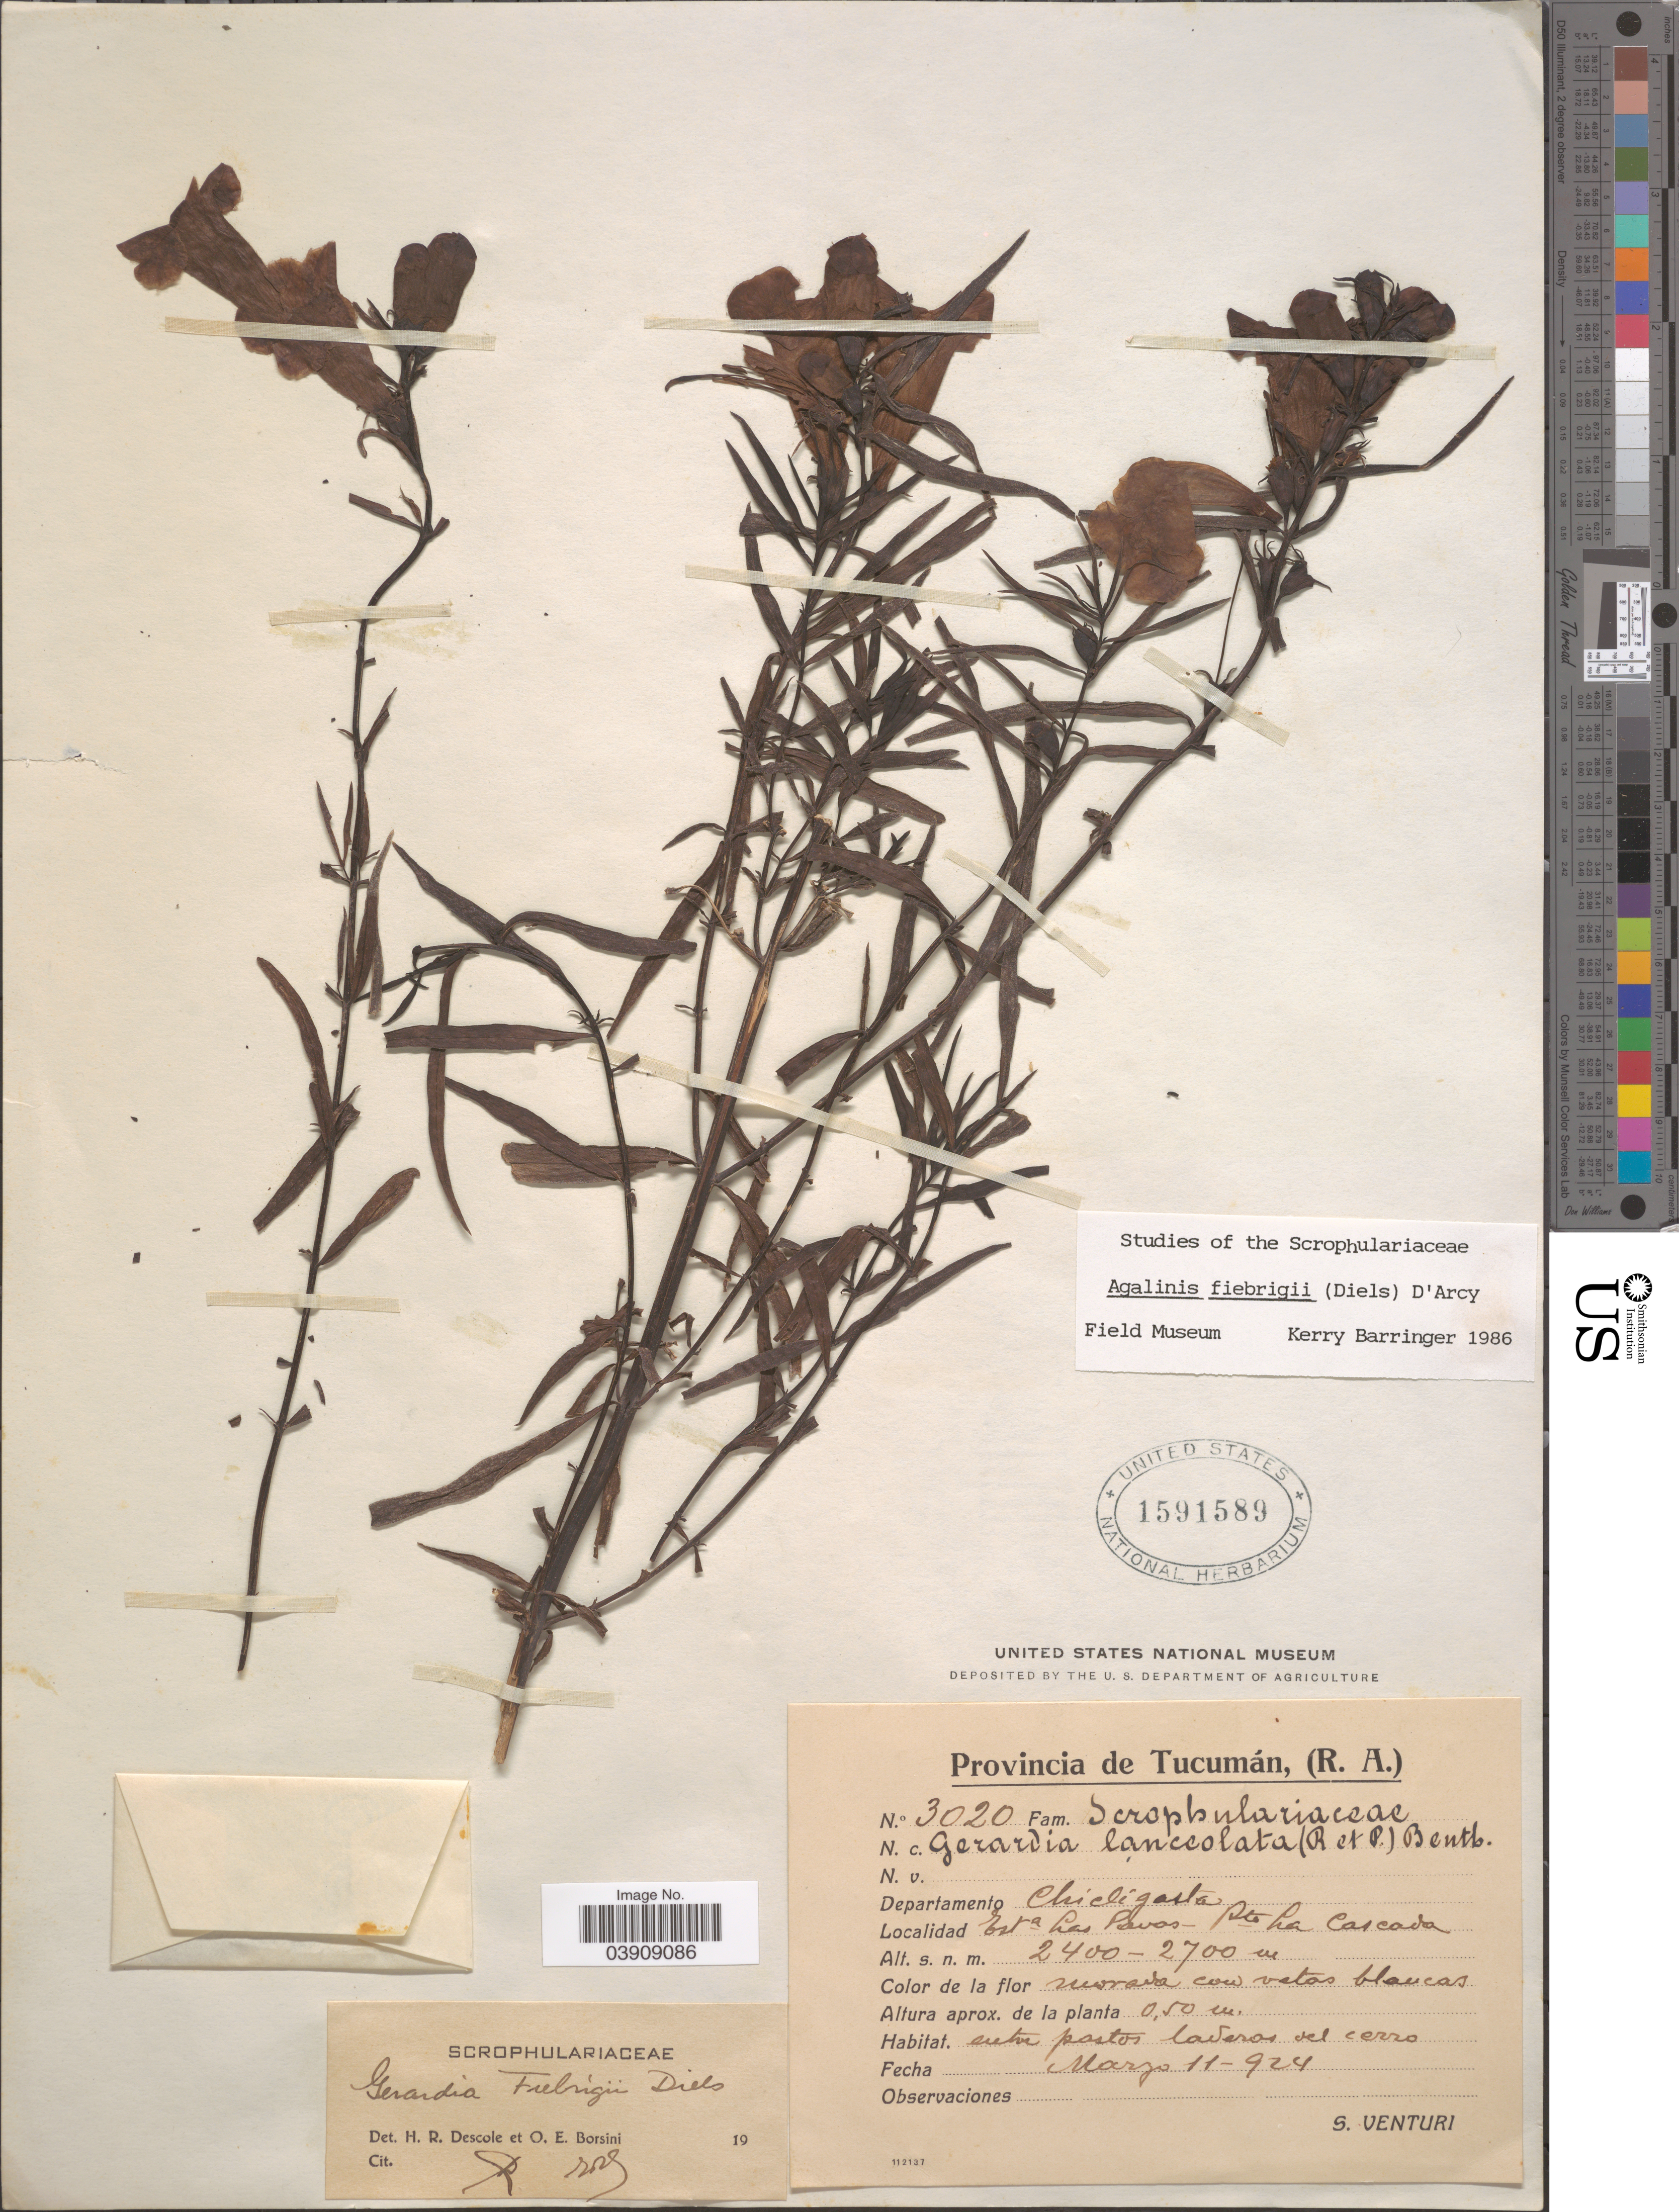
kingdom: Plantae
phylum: Tracheophyta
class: Magnoliopsida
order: Lamiales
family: Orobanchaceae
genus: Agalinis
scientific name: Agalinis fiebrigii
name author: (Diels) D'Arcy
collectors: S. Venturi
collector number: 3020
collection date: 1924-03-11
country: Argentina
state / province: Tucuman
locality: Departamento Chicligasta. Esta Las Pavas - Pto La Cascada.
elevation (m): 2400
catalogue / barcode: US 1591589